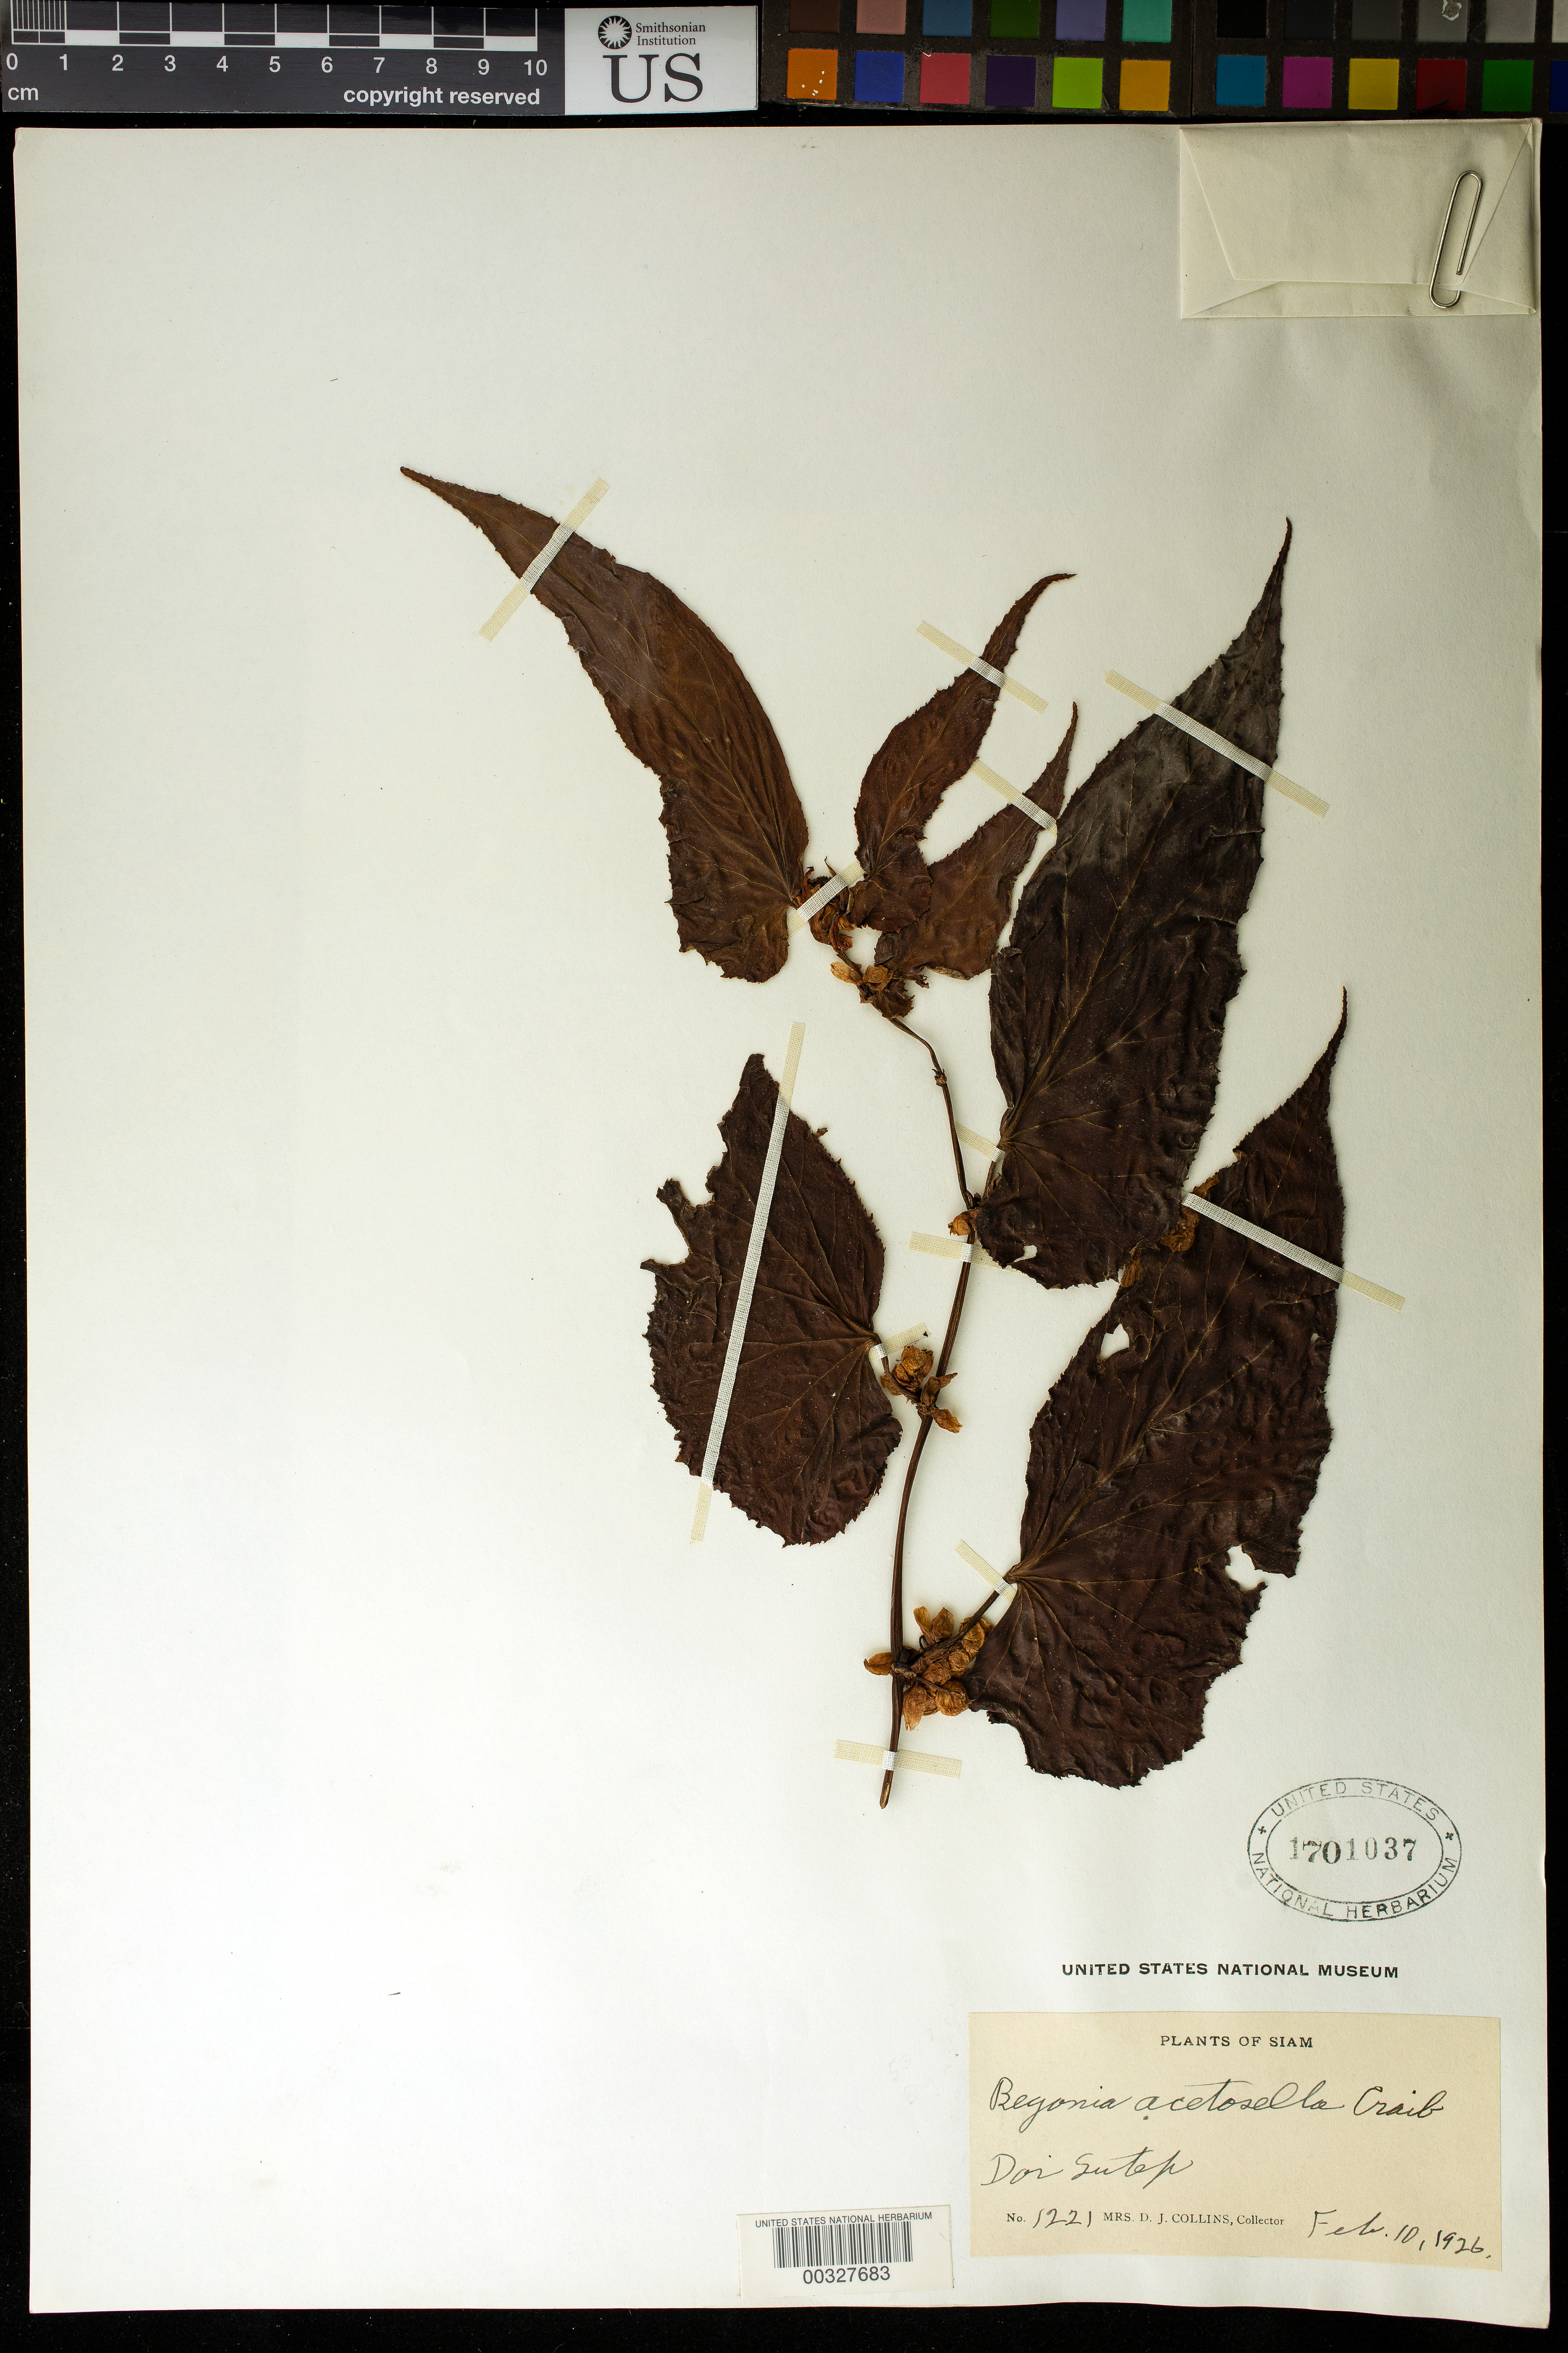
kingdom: Plantae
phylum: Tracheophyta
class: Magnoliopsida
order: Cucurbitales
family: Begoniaceae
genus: Begonia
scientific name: Begonia acetosella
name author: Craib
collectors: Mrs. D. J. Collins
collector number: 1221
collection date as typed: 10 Feb 1926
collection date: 1926-02-10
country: Thailand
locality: Dori sutep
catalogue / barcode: US 1701037